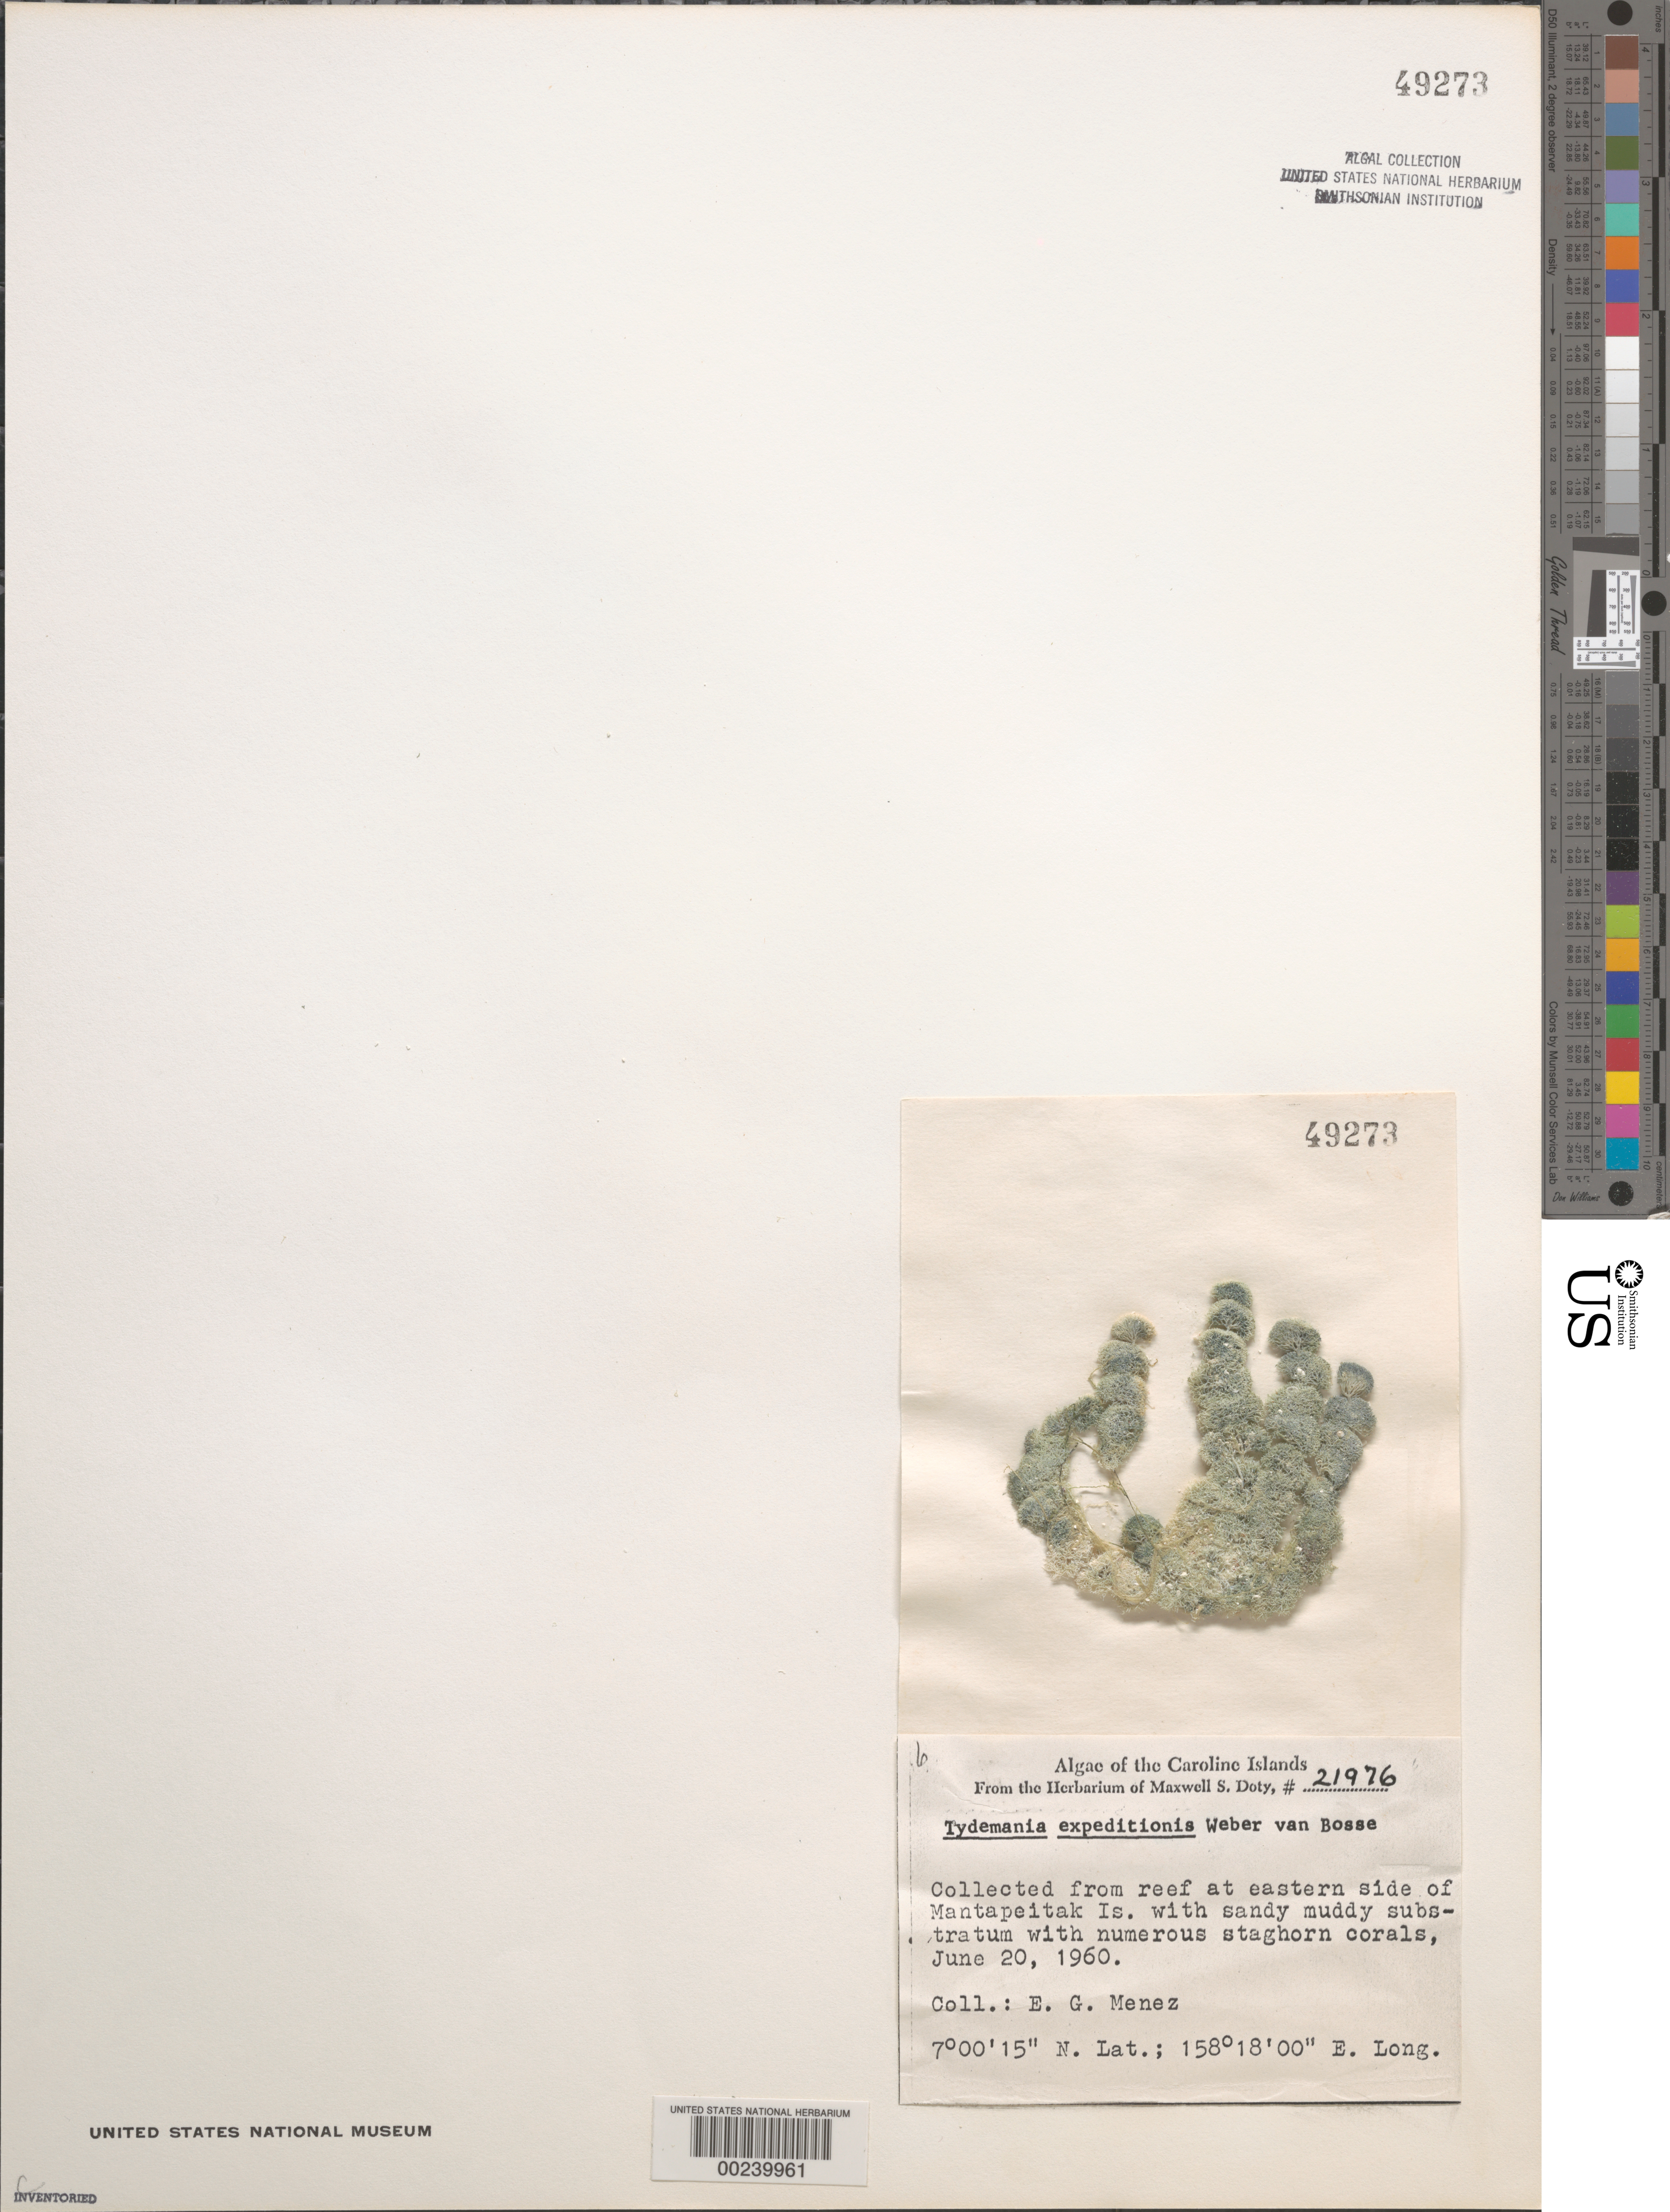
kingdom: Plantae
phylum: Chlorophyta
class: Ulvophyceae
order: Bryopsidales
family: Udoteaceae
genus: Tydemania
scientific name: Tydemania expeditionis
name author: Weber Bosse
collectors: Meñez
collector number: MSD 21976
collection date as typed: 20 Jun 1960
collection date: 1960-06-20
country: Micronesia, Federated States of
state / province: Pohnpei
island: Mantapeitak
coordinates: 7 00' 15" N, 158 18' 00" E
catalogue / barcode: US 49273